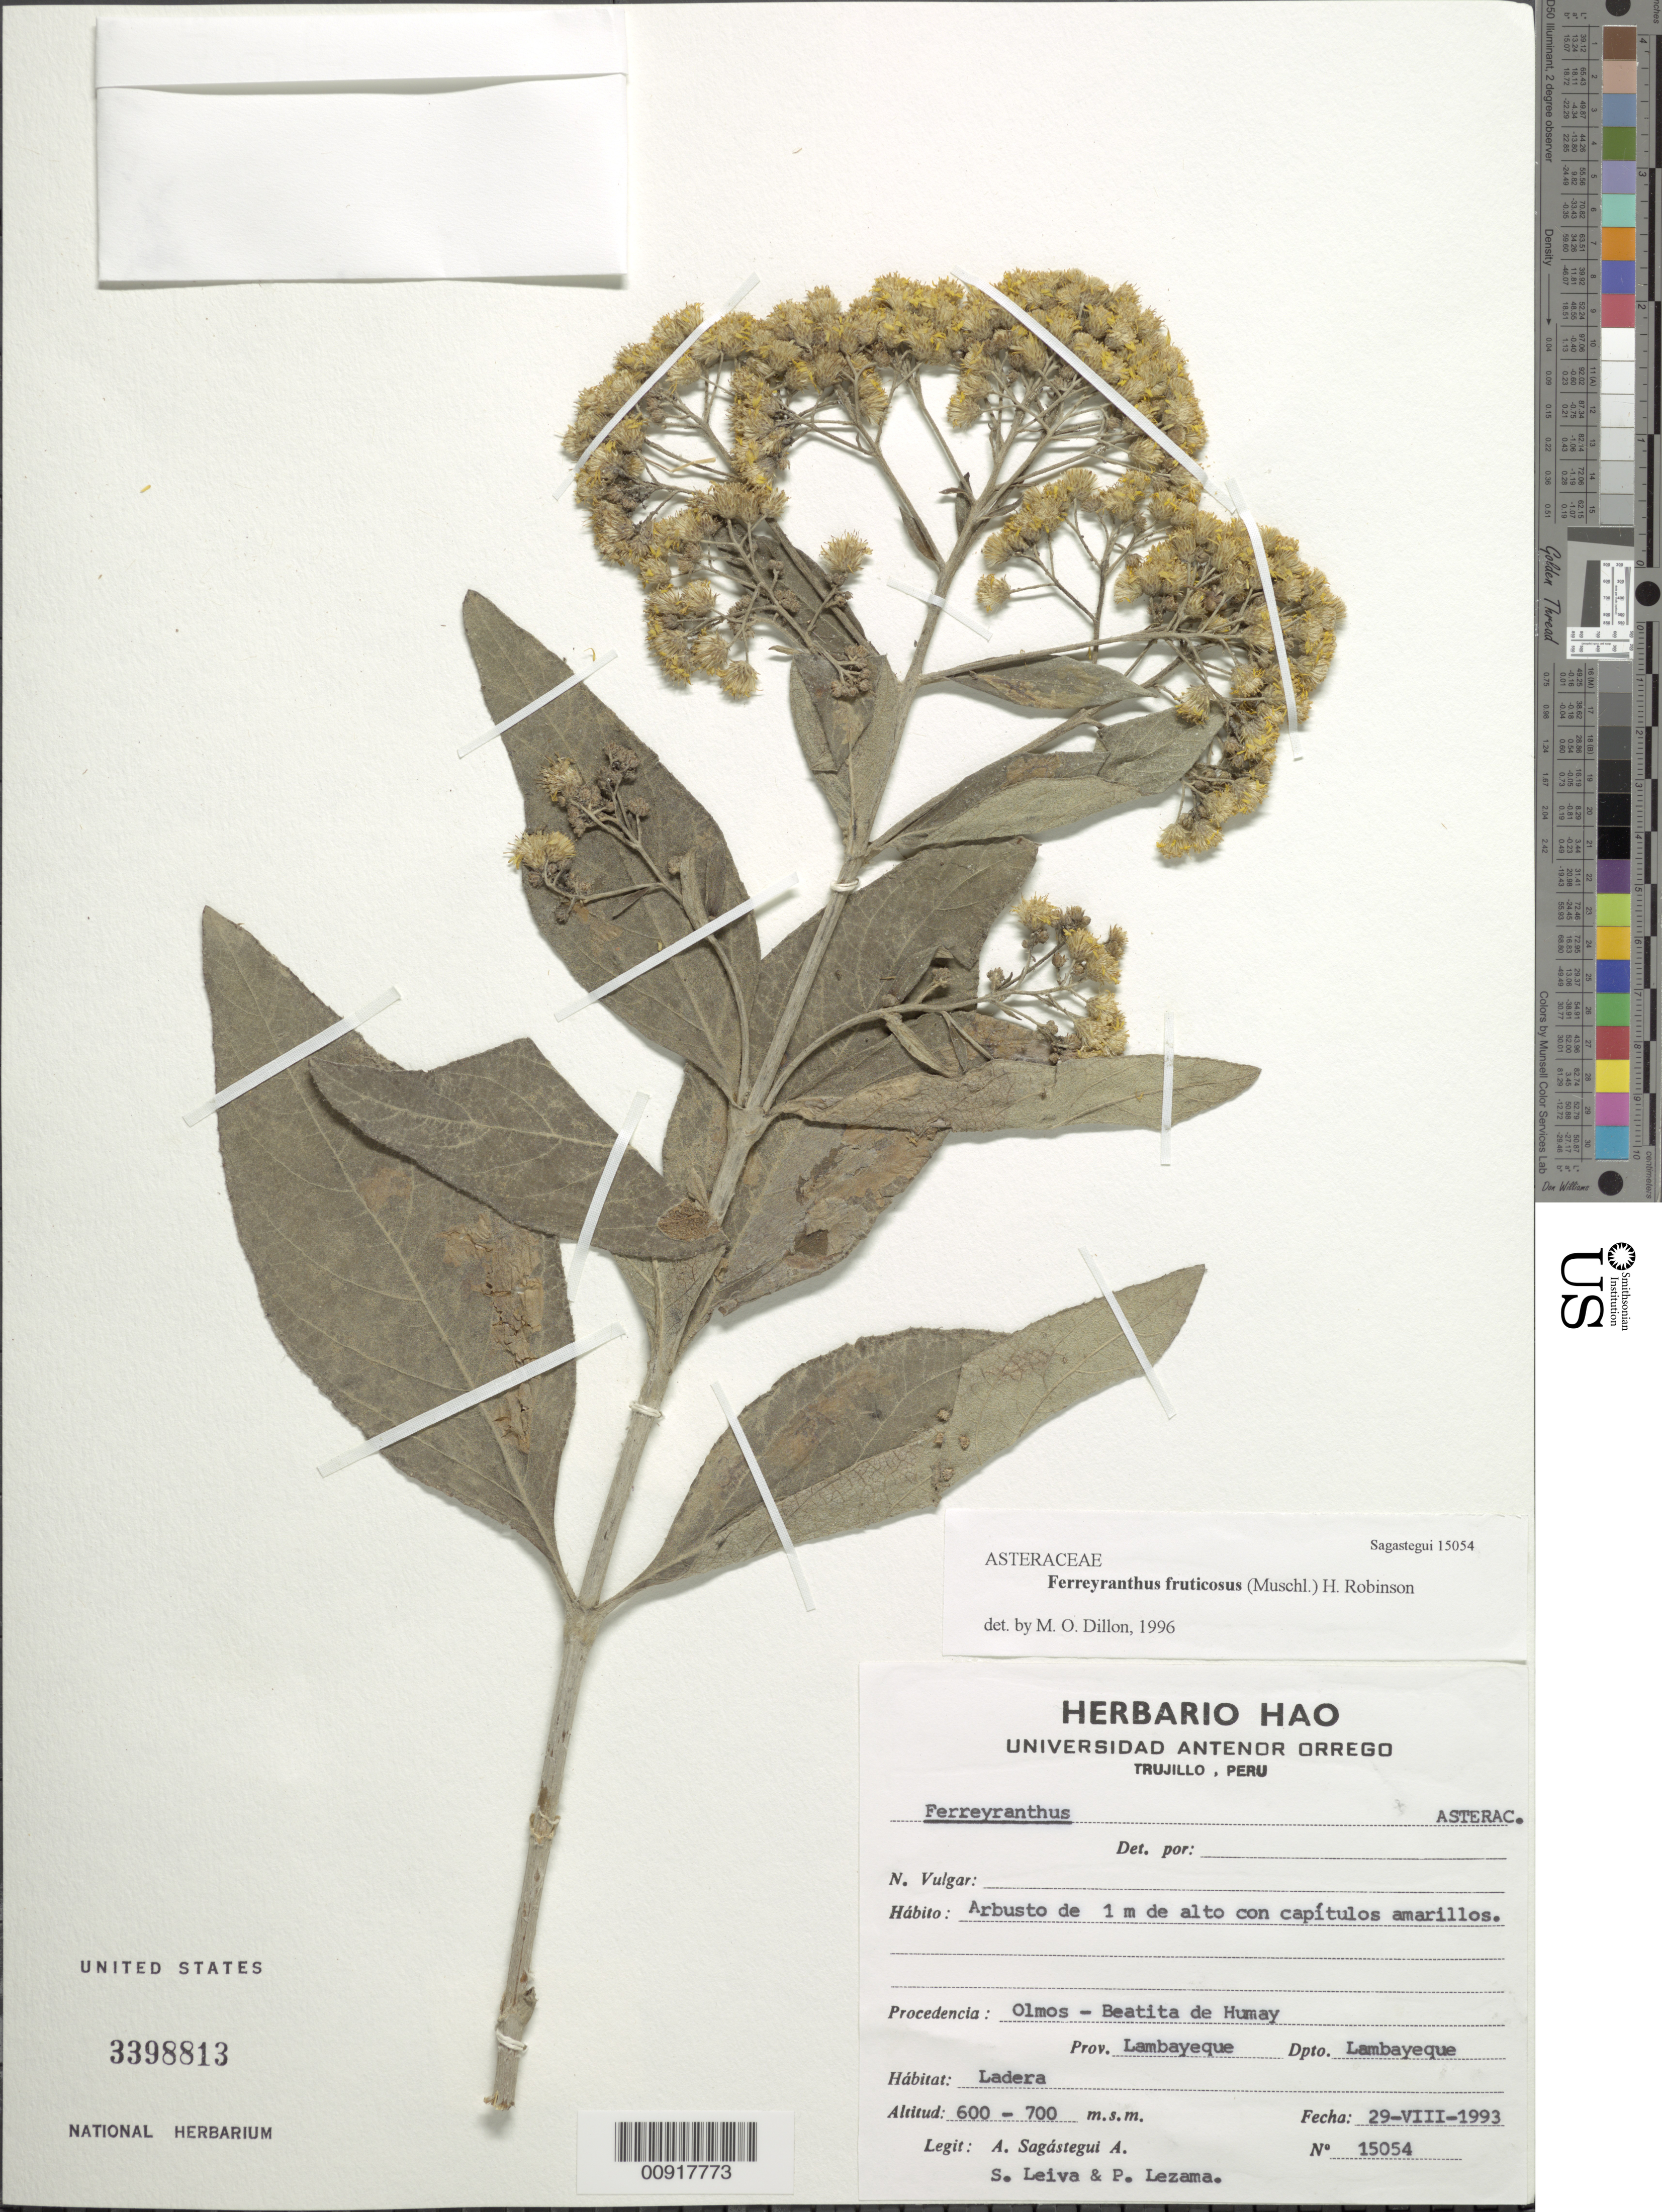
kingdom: Plantae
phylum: Tracheophyta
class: Magnoliopsida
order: Asterales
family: Asteraceae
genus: Ferreyranthus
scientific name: Ferreyranthus fruticosus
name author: (Muschl.) H. Rob.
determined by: Dillon, M. O.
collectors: A. Sagástegui A., S. Leiva & P. Lezama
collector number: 15054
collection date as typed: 29 august 1993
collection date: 1993-08-29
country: Peru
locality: Prov. Lambayeque, Dpto. Lambayeque, Olmos-Beatita de Humay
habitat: Ladera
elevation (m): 600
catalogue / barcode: US 3398813